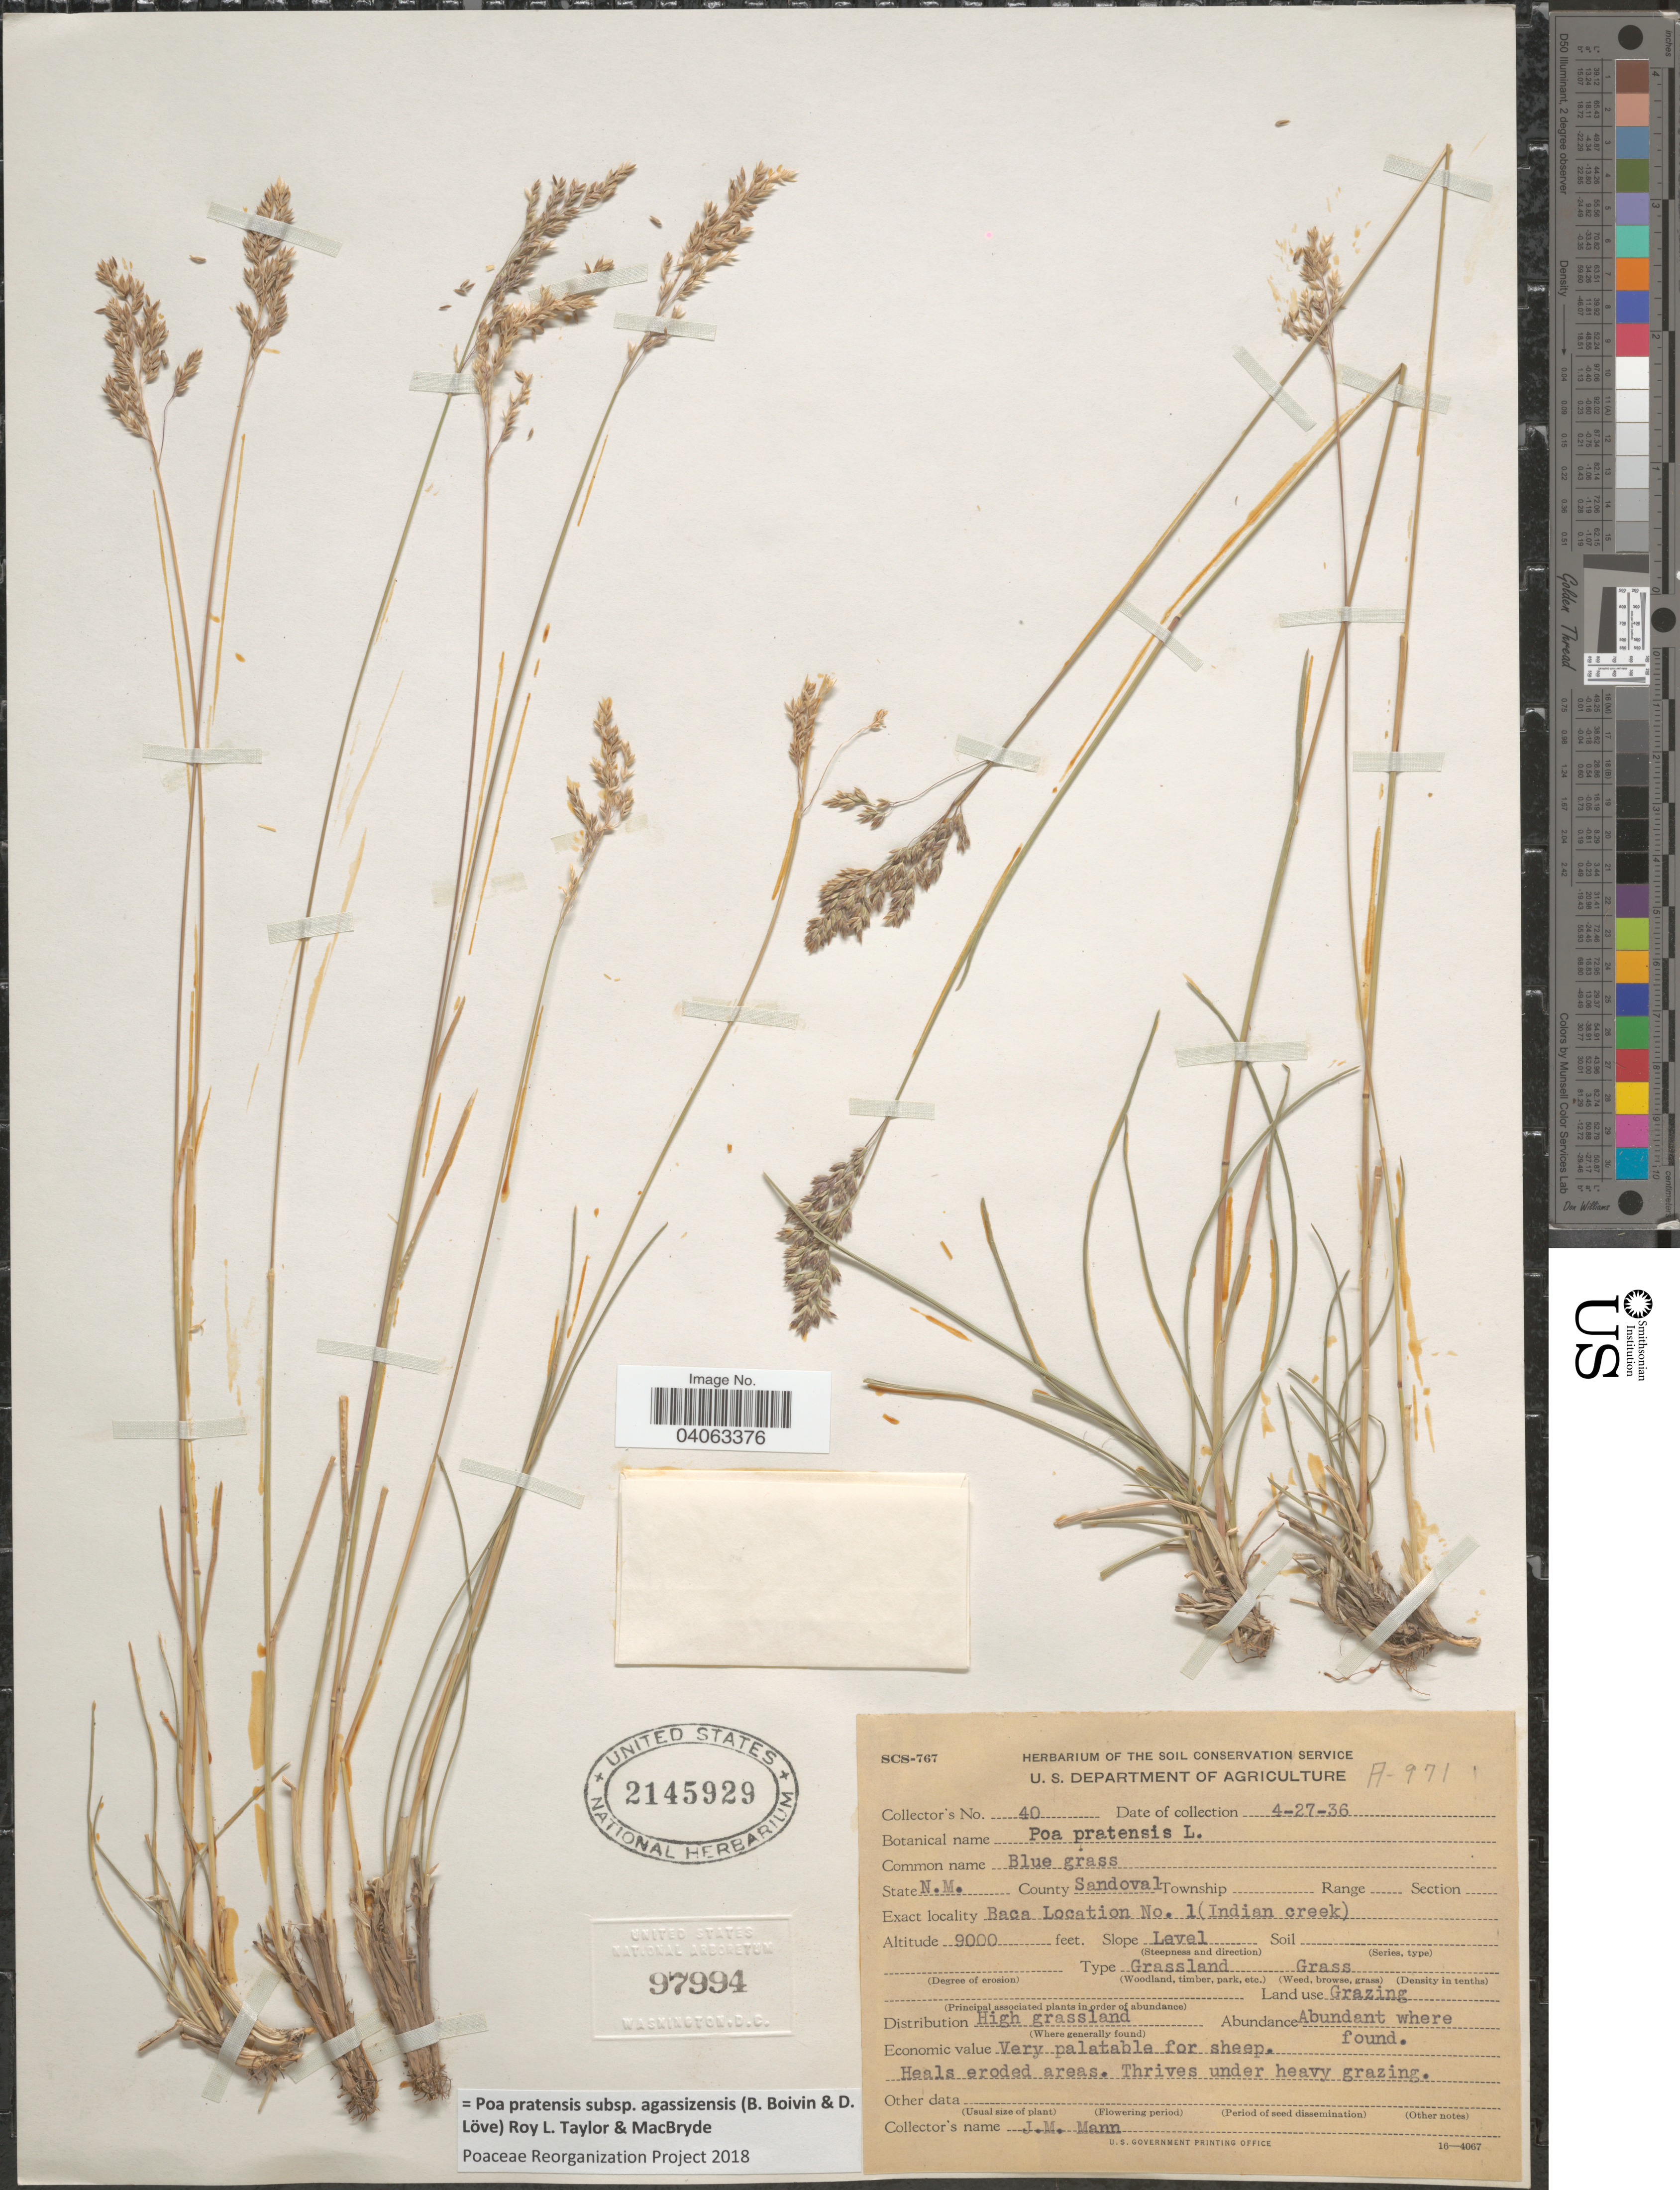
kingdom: Plantae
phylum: Tracheophyta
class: Liliopsida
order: Poales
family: Poaceae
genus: Poa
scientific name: Poa pratensis subsp. agassizensis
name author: (B. Boivin & D. Löve) Roy L. Taylor & MacBryde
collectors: J. Mann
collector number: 40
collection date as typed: Transcribed d/m/y: 27/4/36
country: United States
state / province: New Mexico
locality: County Sandoval. Baca Location No. 1 (Indian creek).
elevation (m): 2743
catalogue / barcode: US 2145929